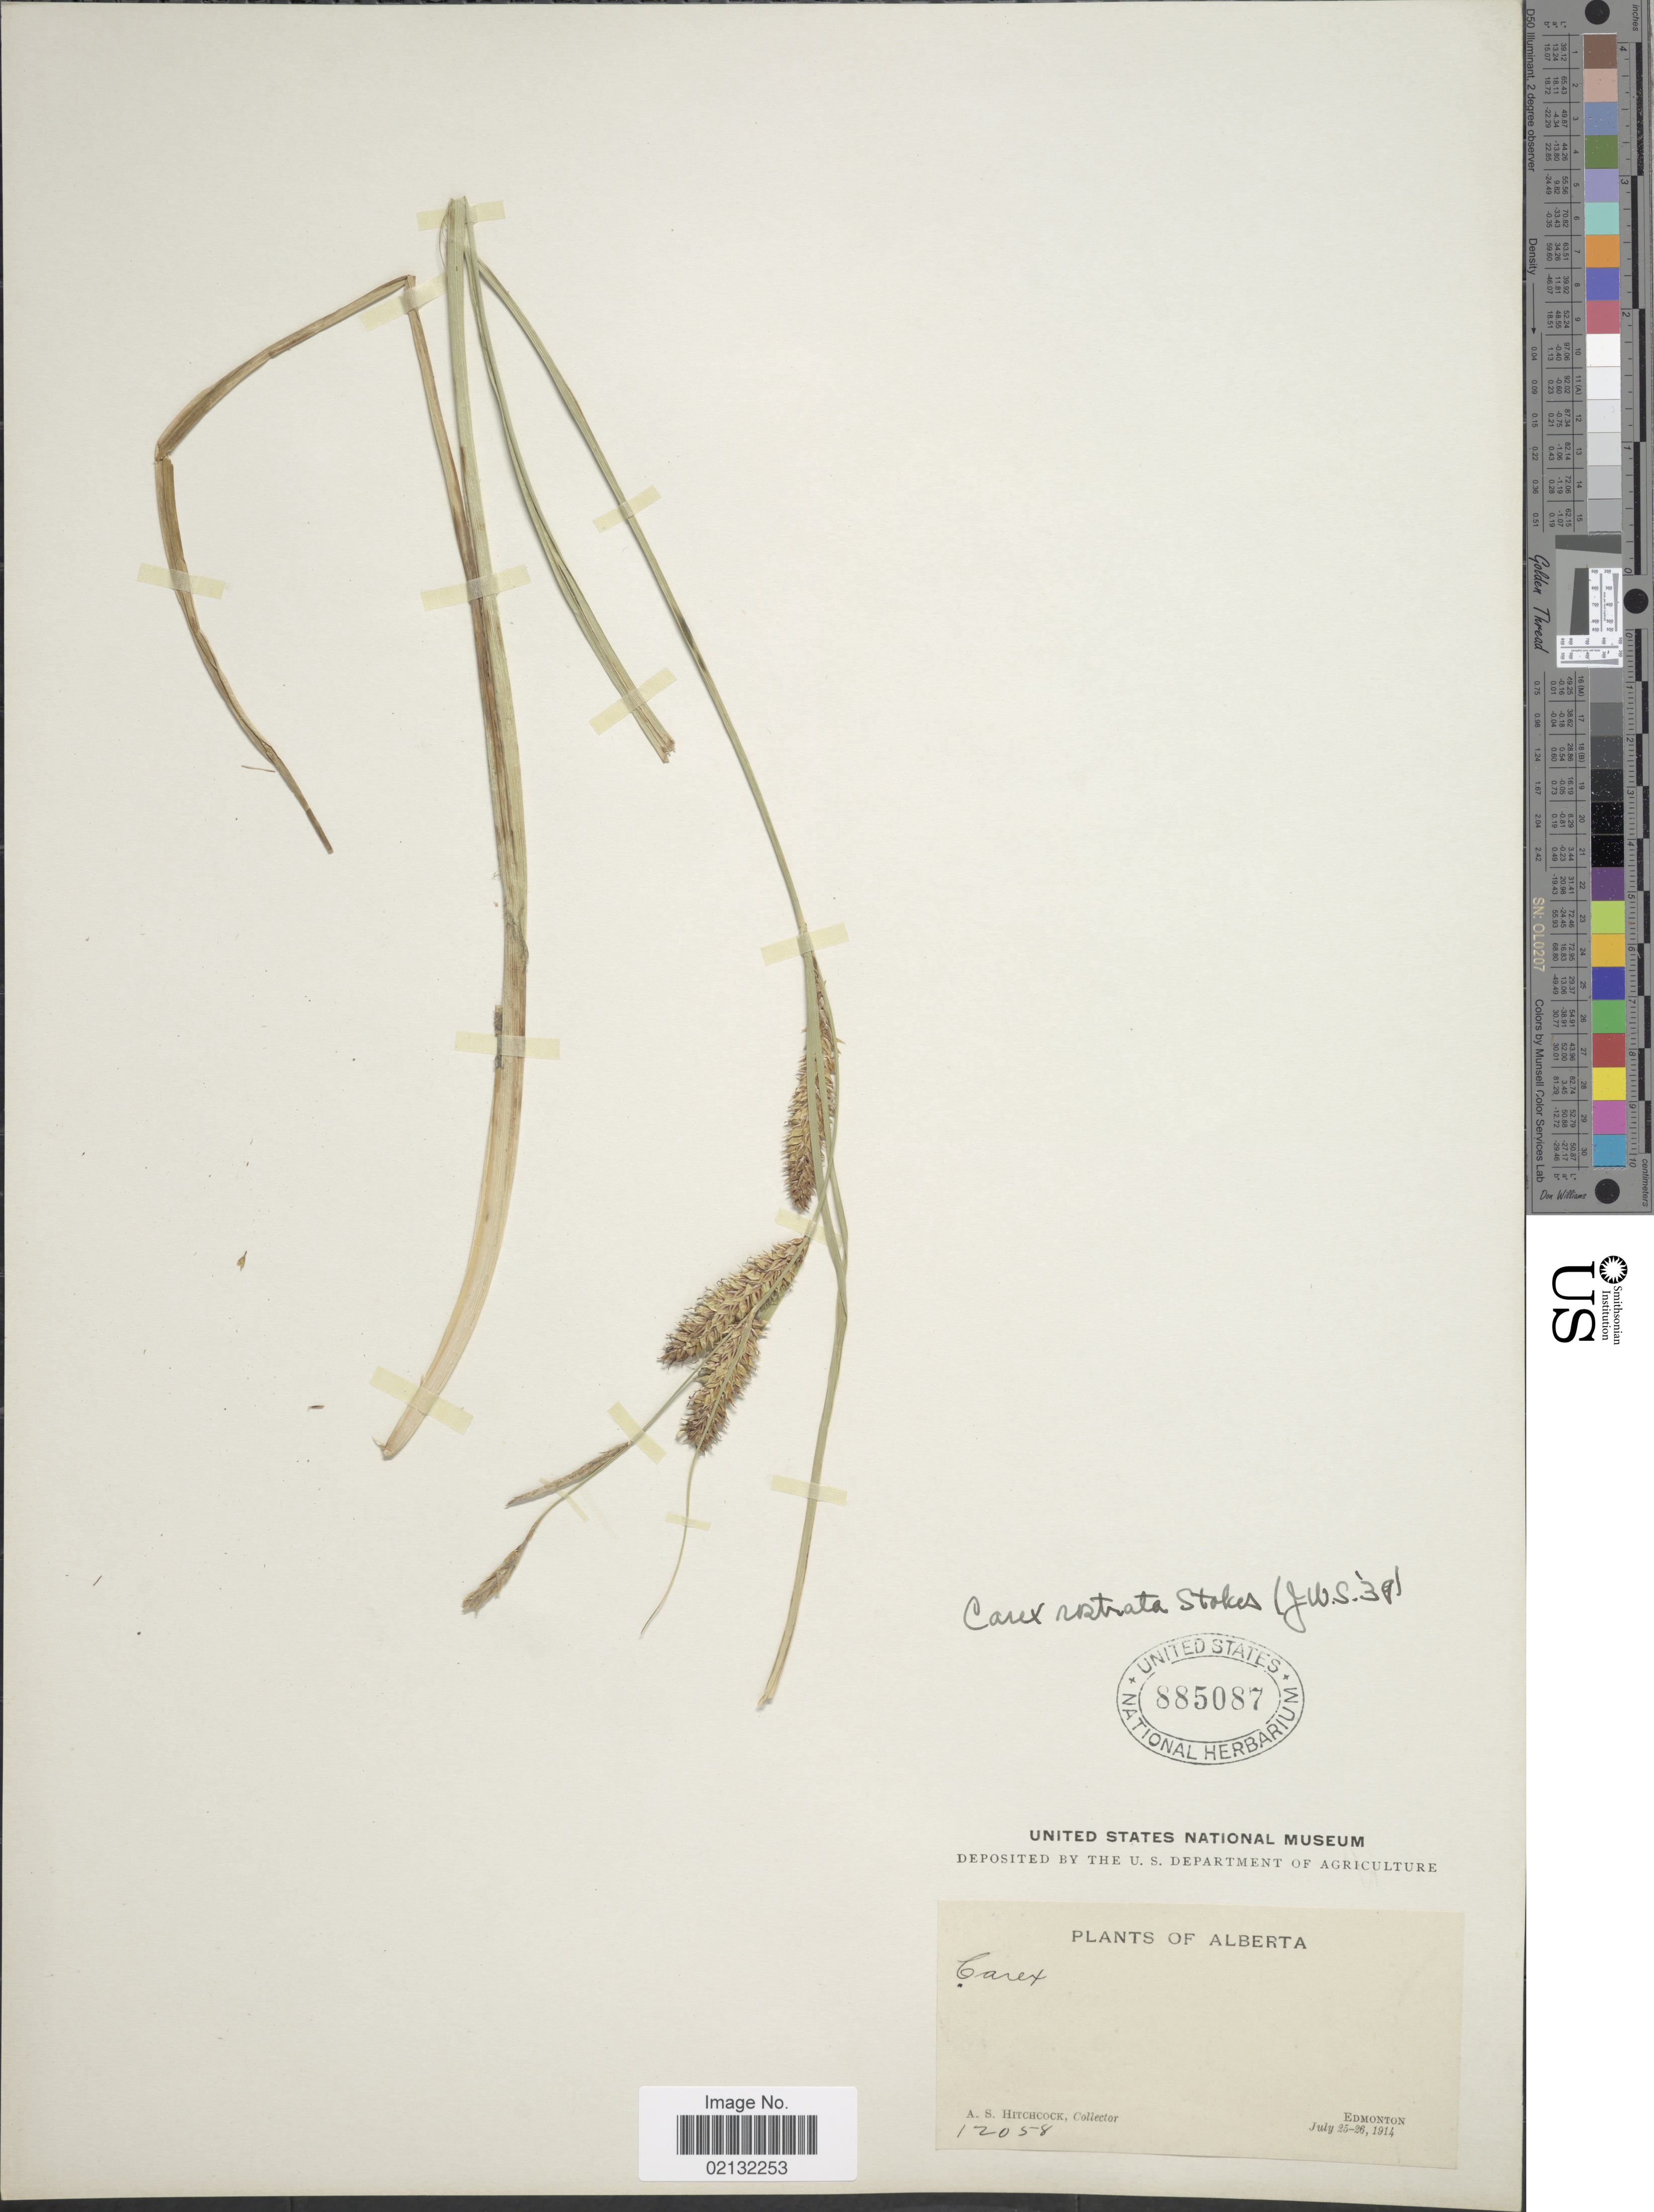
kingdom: Plantae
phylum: Tracheophyta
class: Liliopsida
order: Poales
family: Cyperaceae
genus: Carex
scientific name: Carex rostrata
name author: Stokes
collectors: A. S. Hitchcock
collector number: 12058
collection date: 1914-07-25/1914-07-26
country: Canada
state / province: Alberta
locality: Edmonton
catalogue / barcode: US 885087